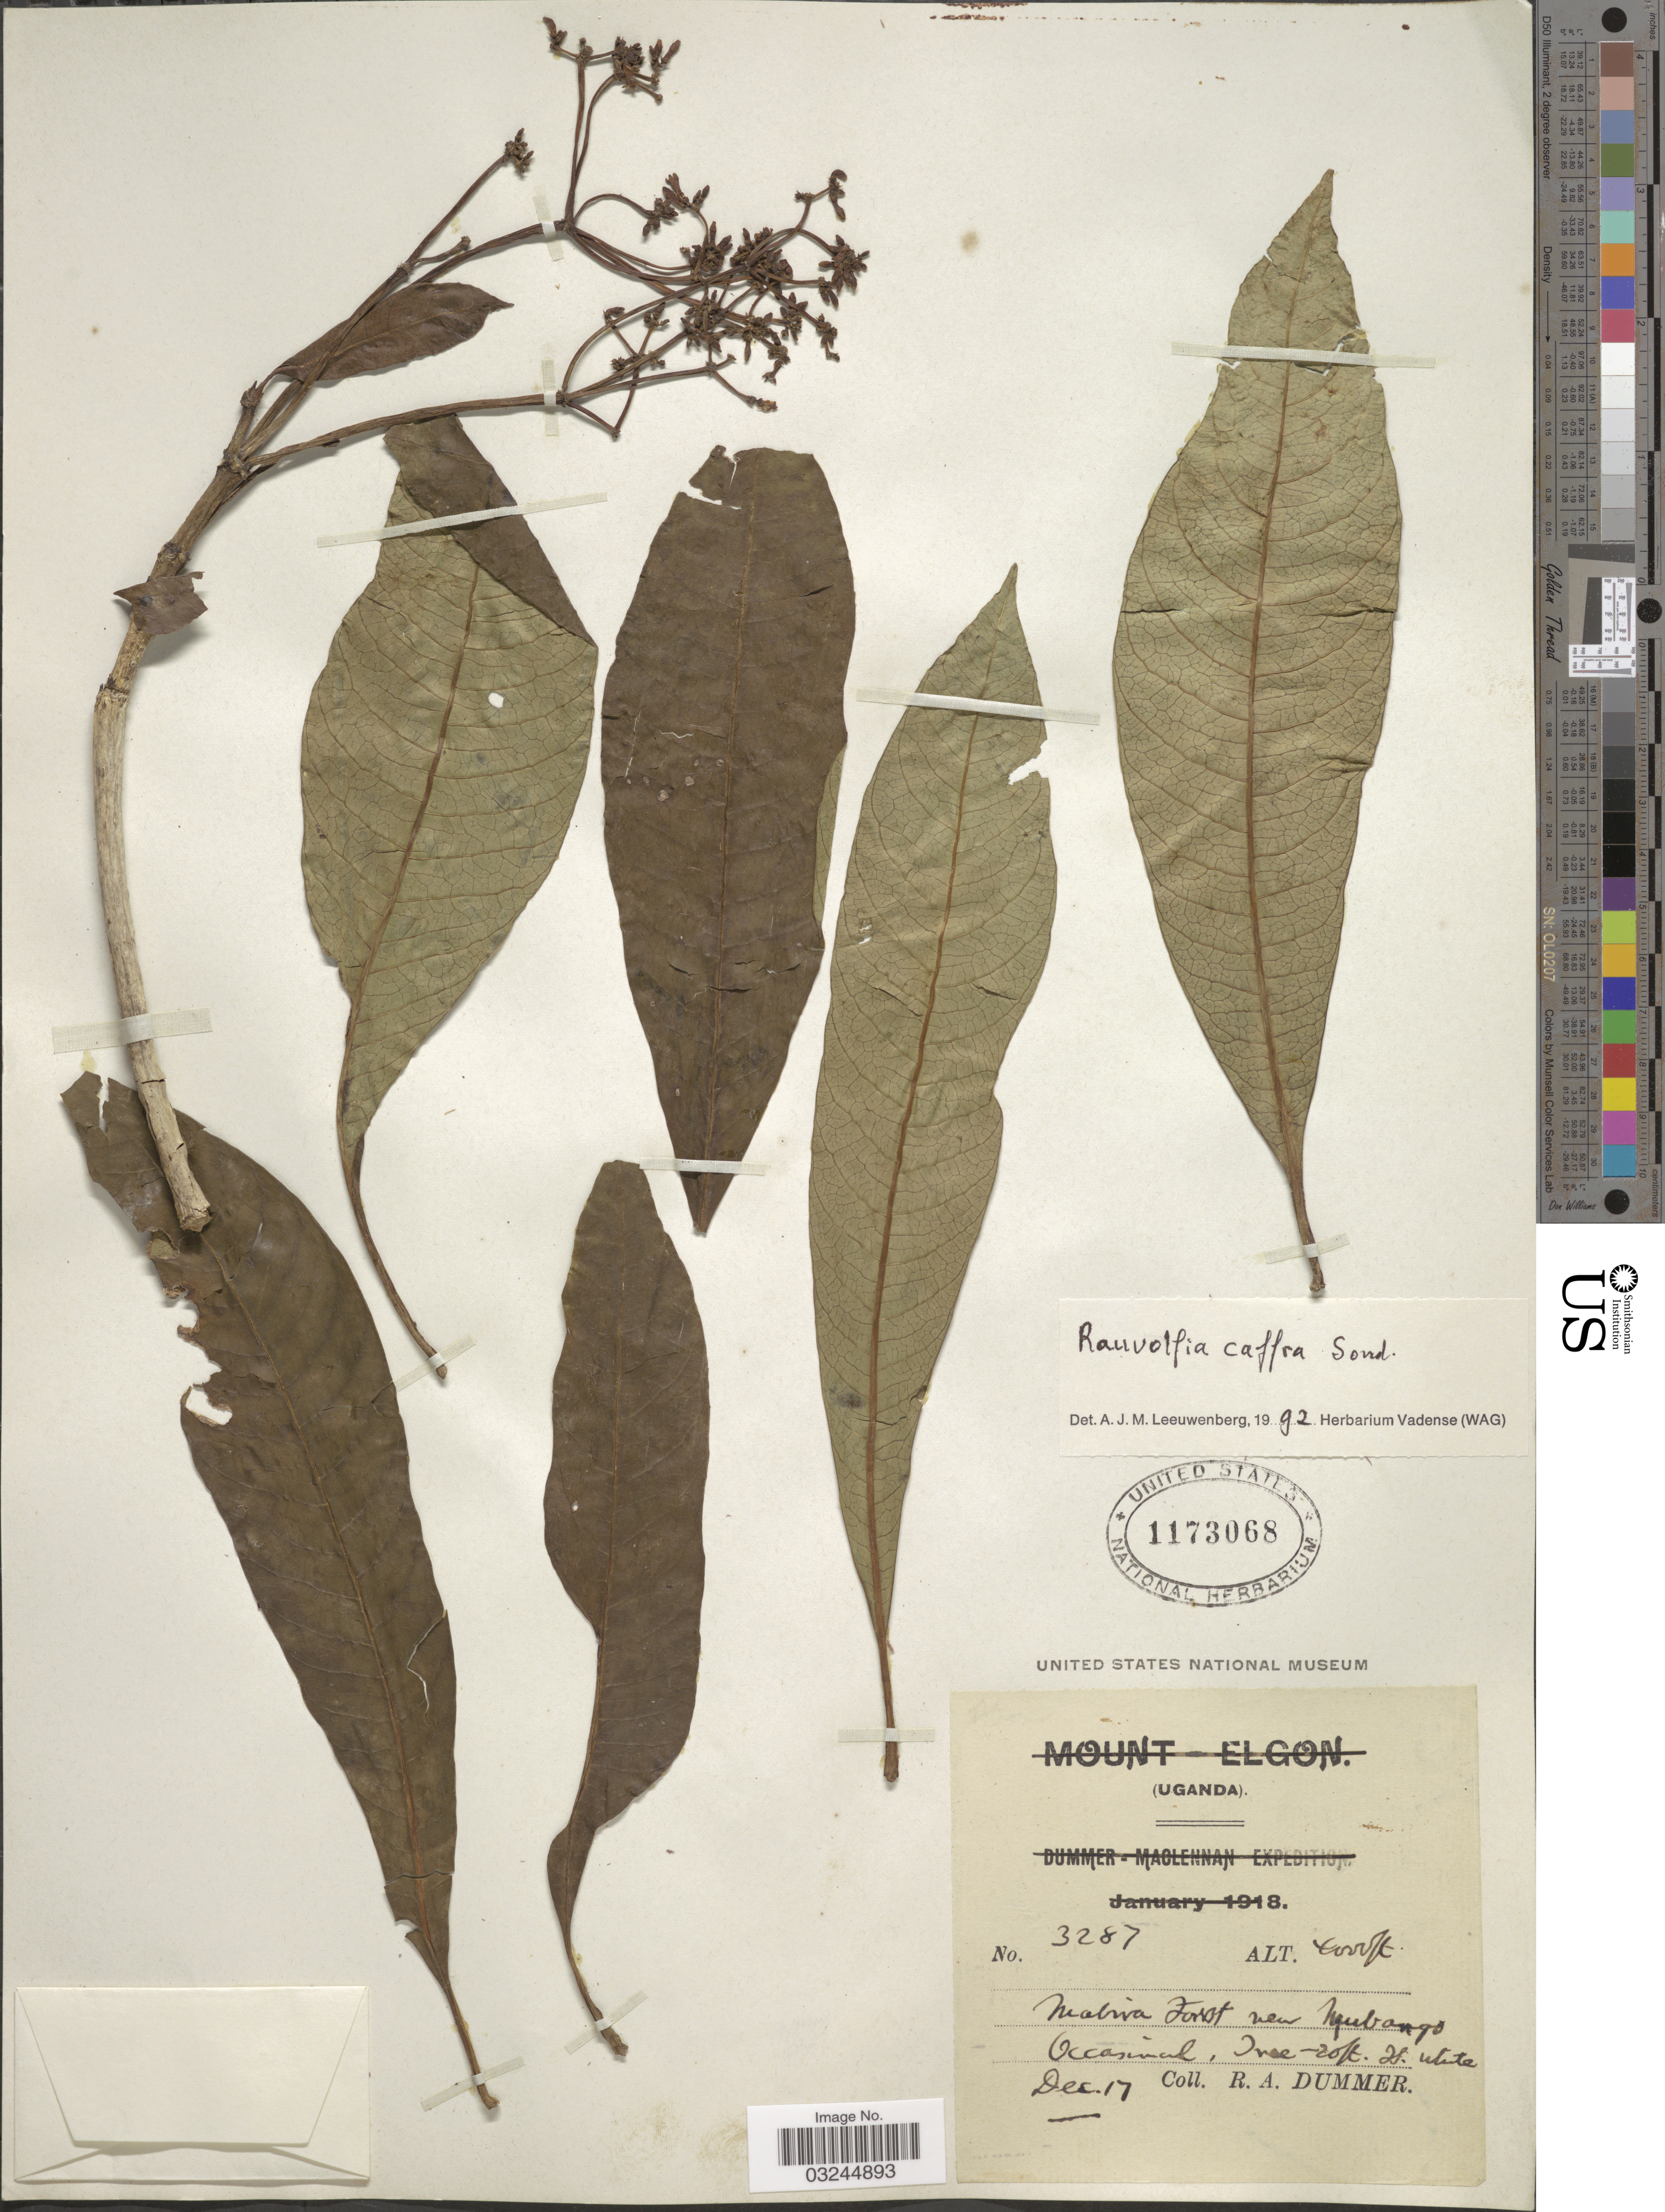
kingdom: Plantae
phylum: Tracheophyta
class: Magnoliopsida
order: Gentianales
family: Apocynaceae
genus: Rauvolfia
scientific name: Rauvolfia caffra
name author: Sond.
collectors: R. Dümmer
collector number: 3287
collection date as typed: Transcribed d/m/y: /12/17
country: Uganda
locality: Mabira Forest near Mubango Occasional.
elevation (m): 1219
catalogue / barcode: US 1173068